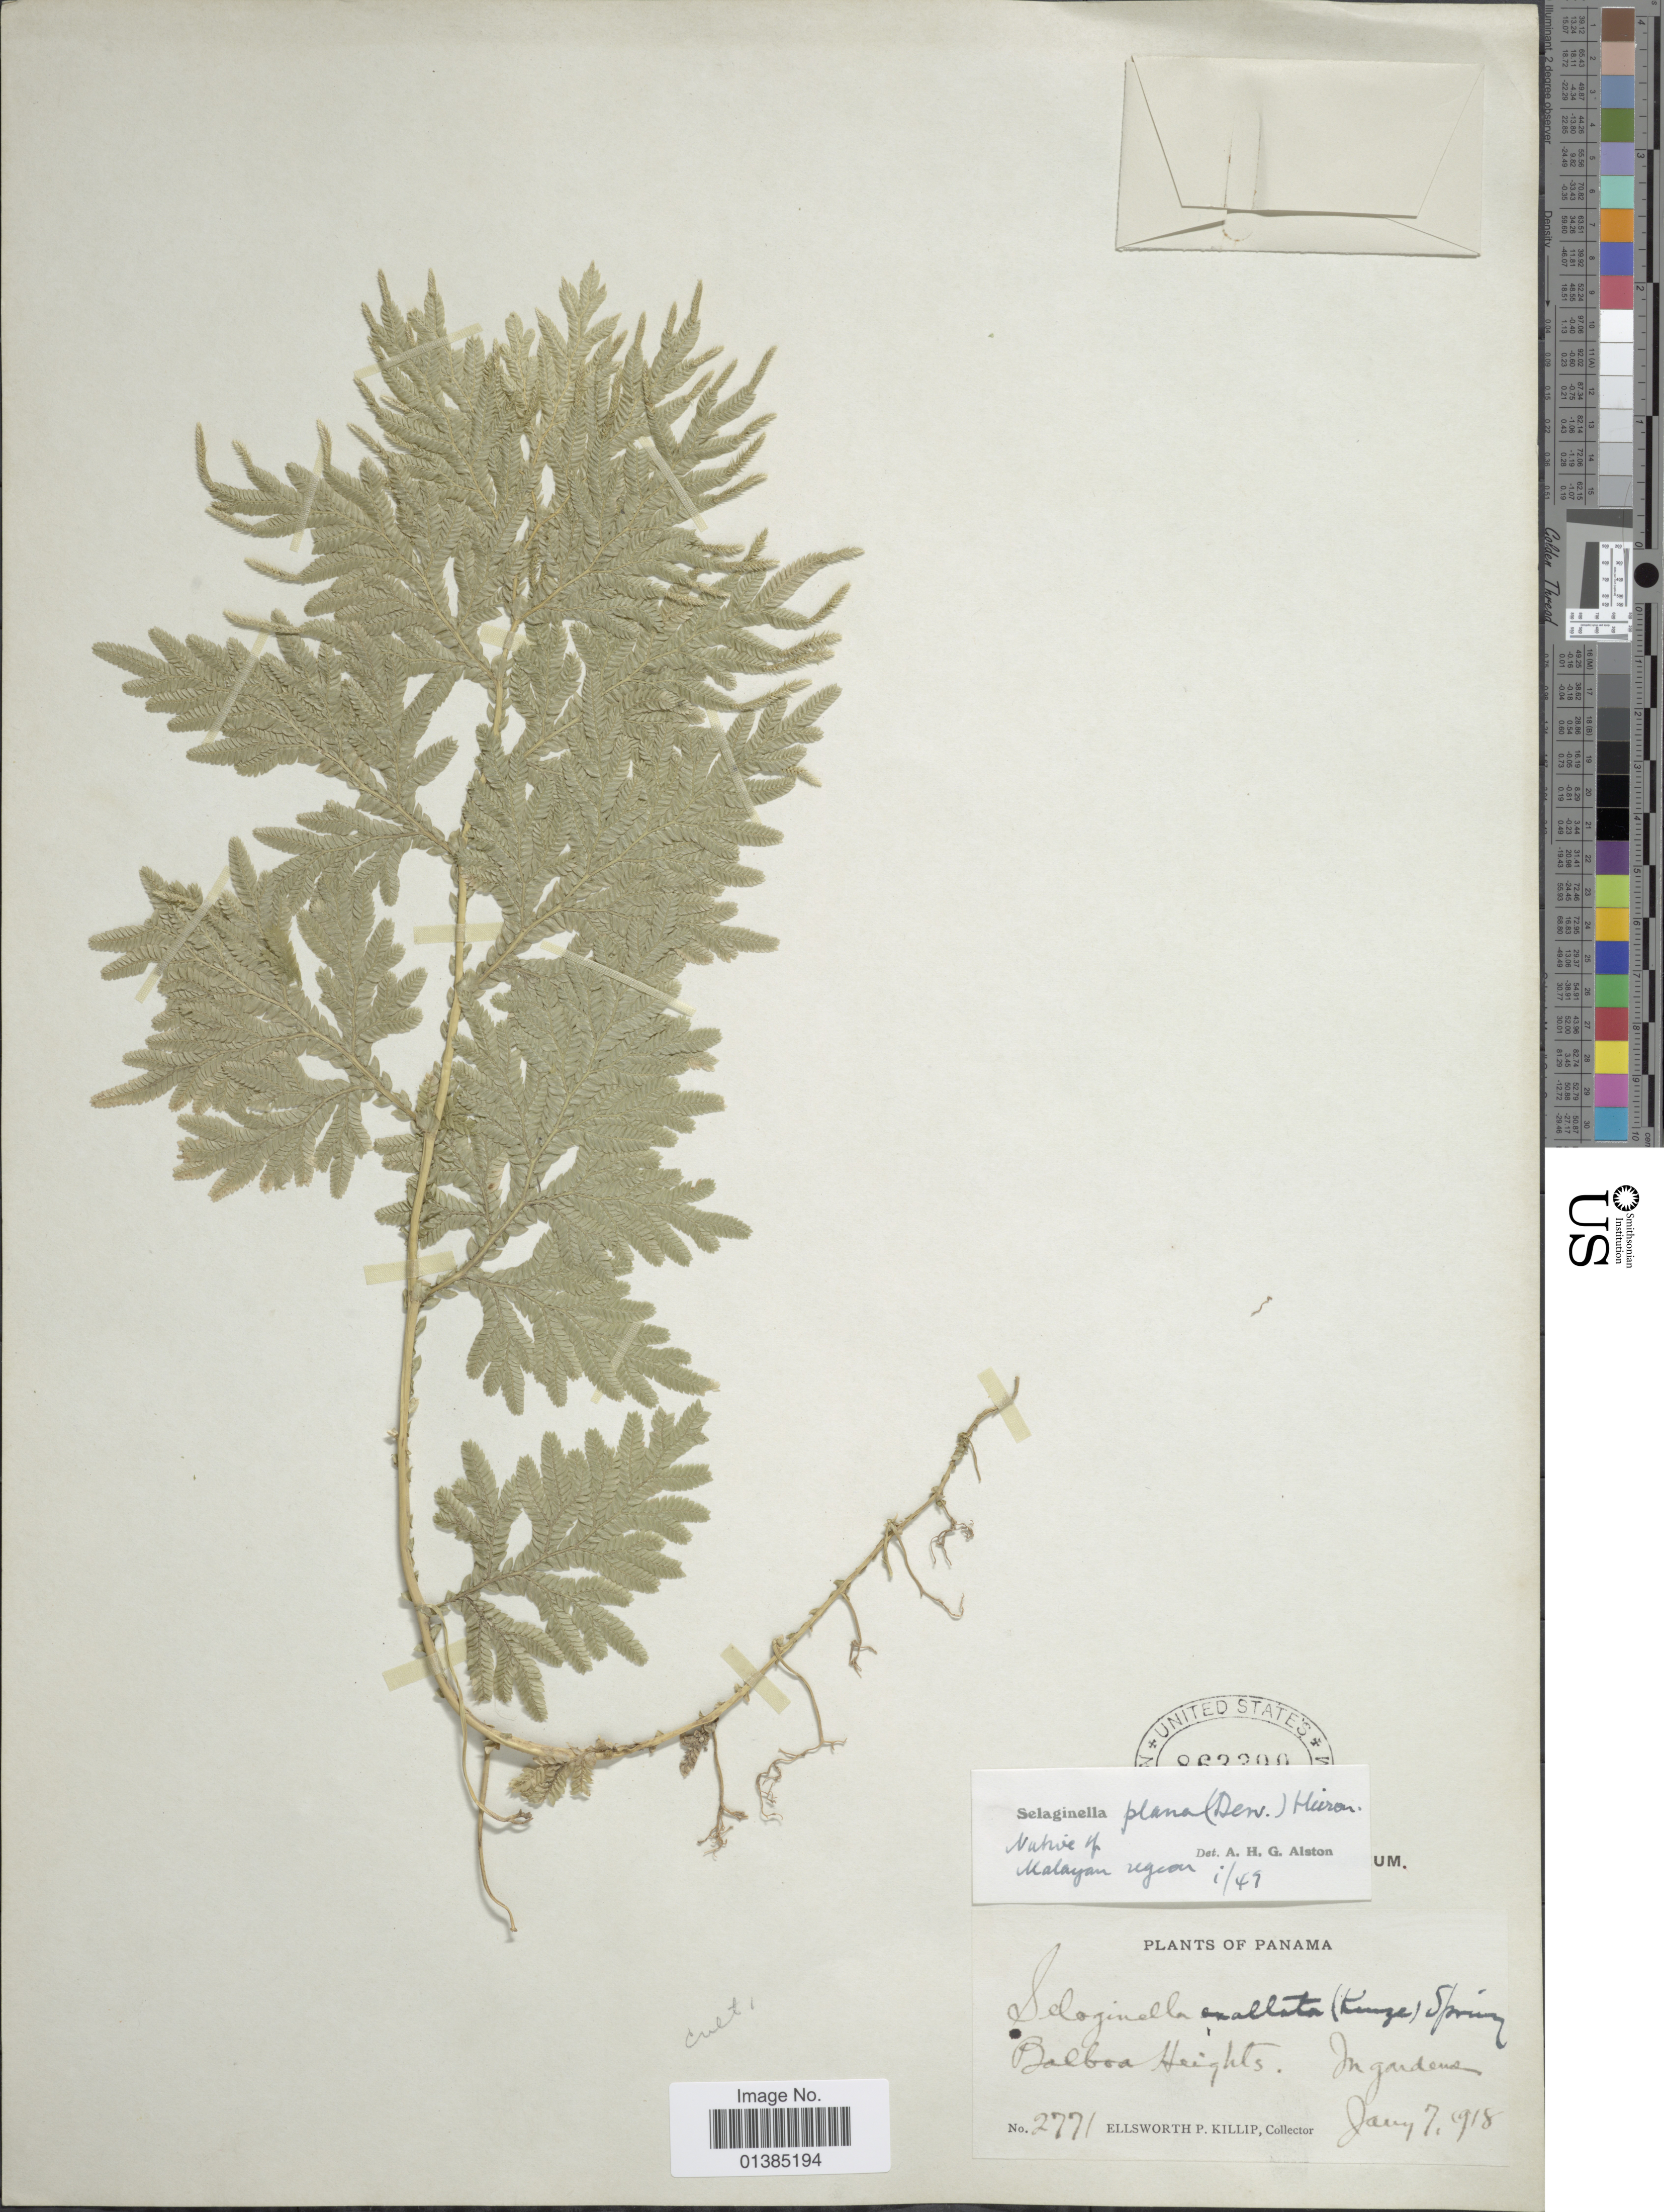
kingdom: Plantae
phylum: Tracheophyta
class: Lycopodiopsida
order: Selaginellales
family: Selaginellaceae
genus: Selaginella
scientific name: Selaginella plana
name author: (Desv. ex Poir.) Hieron.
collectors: E. P. Killip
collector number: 2771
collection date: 1918-06-07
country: Panama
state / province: Panamá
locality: Balboa Heights,